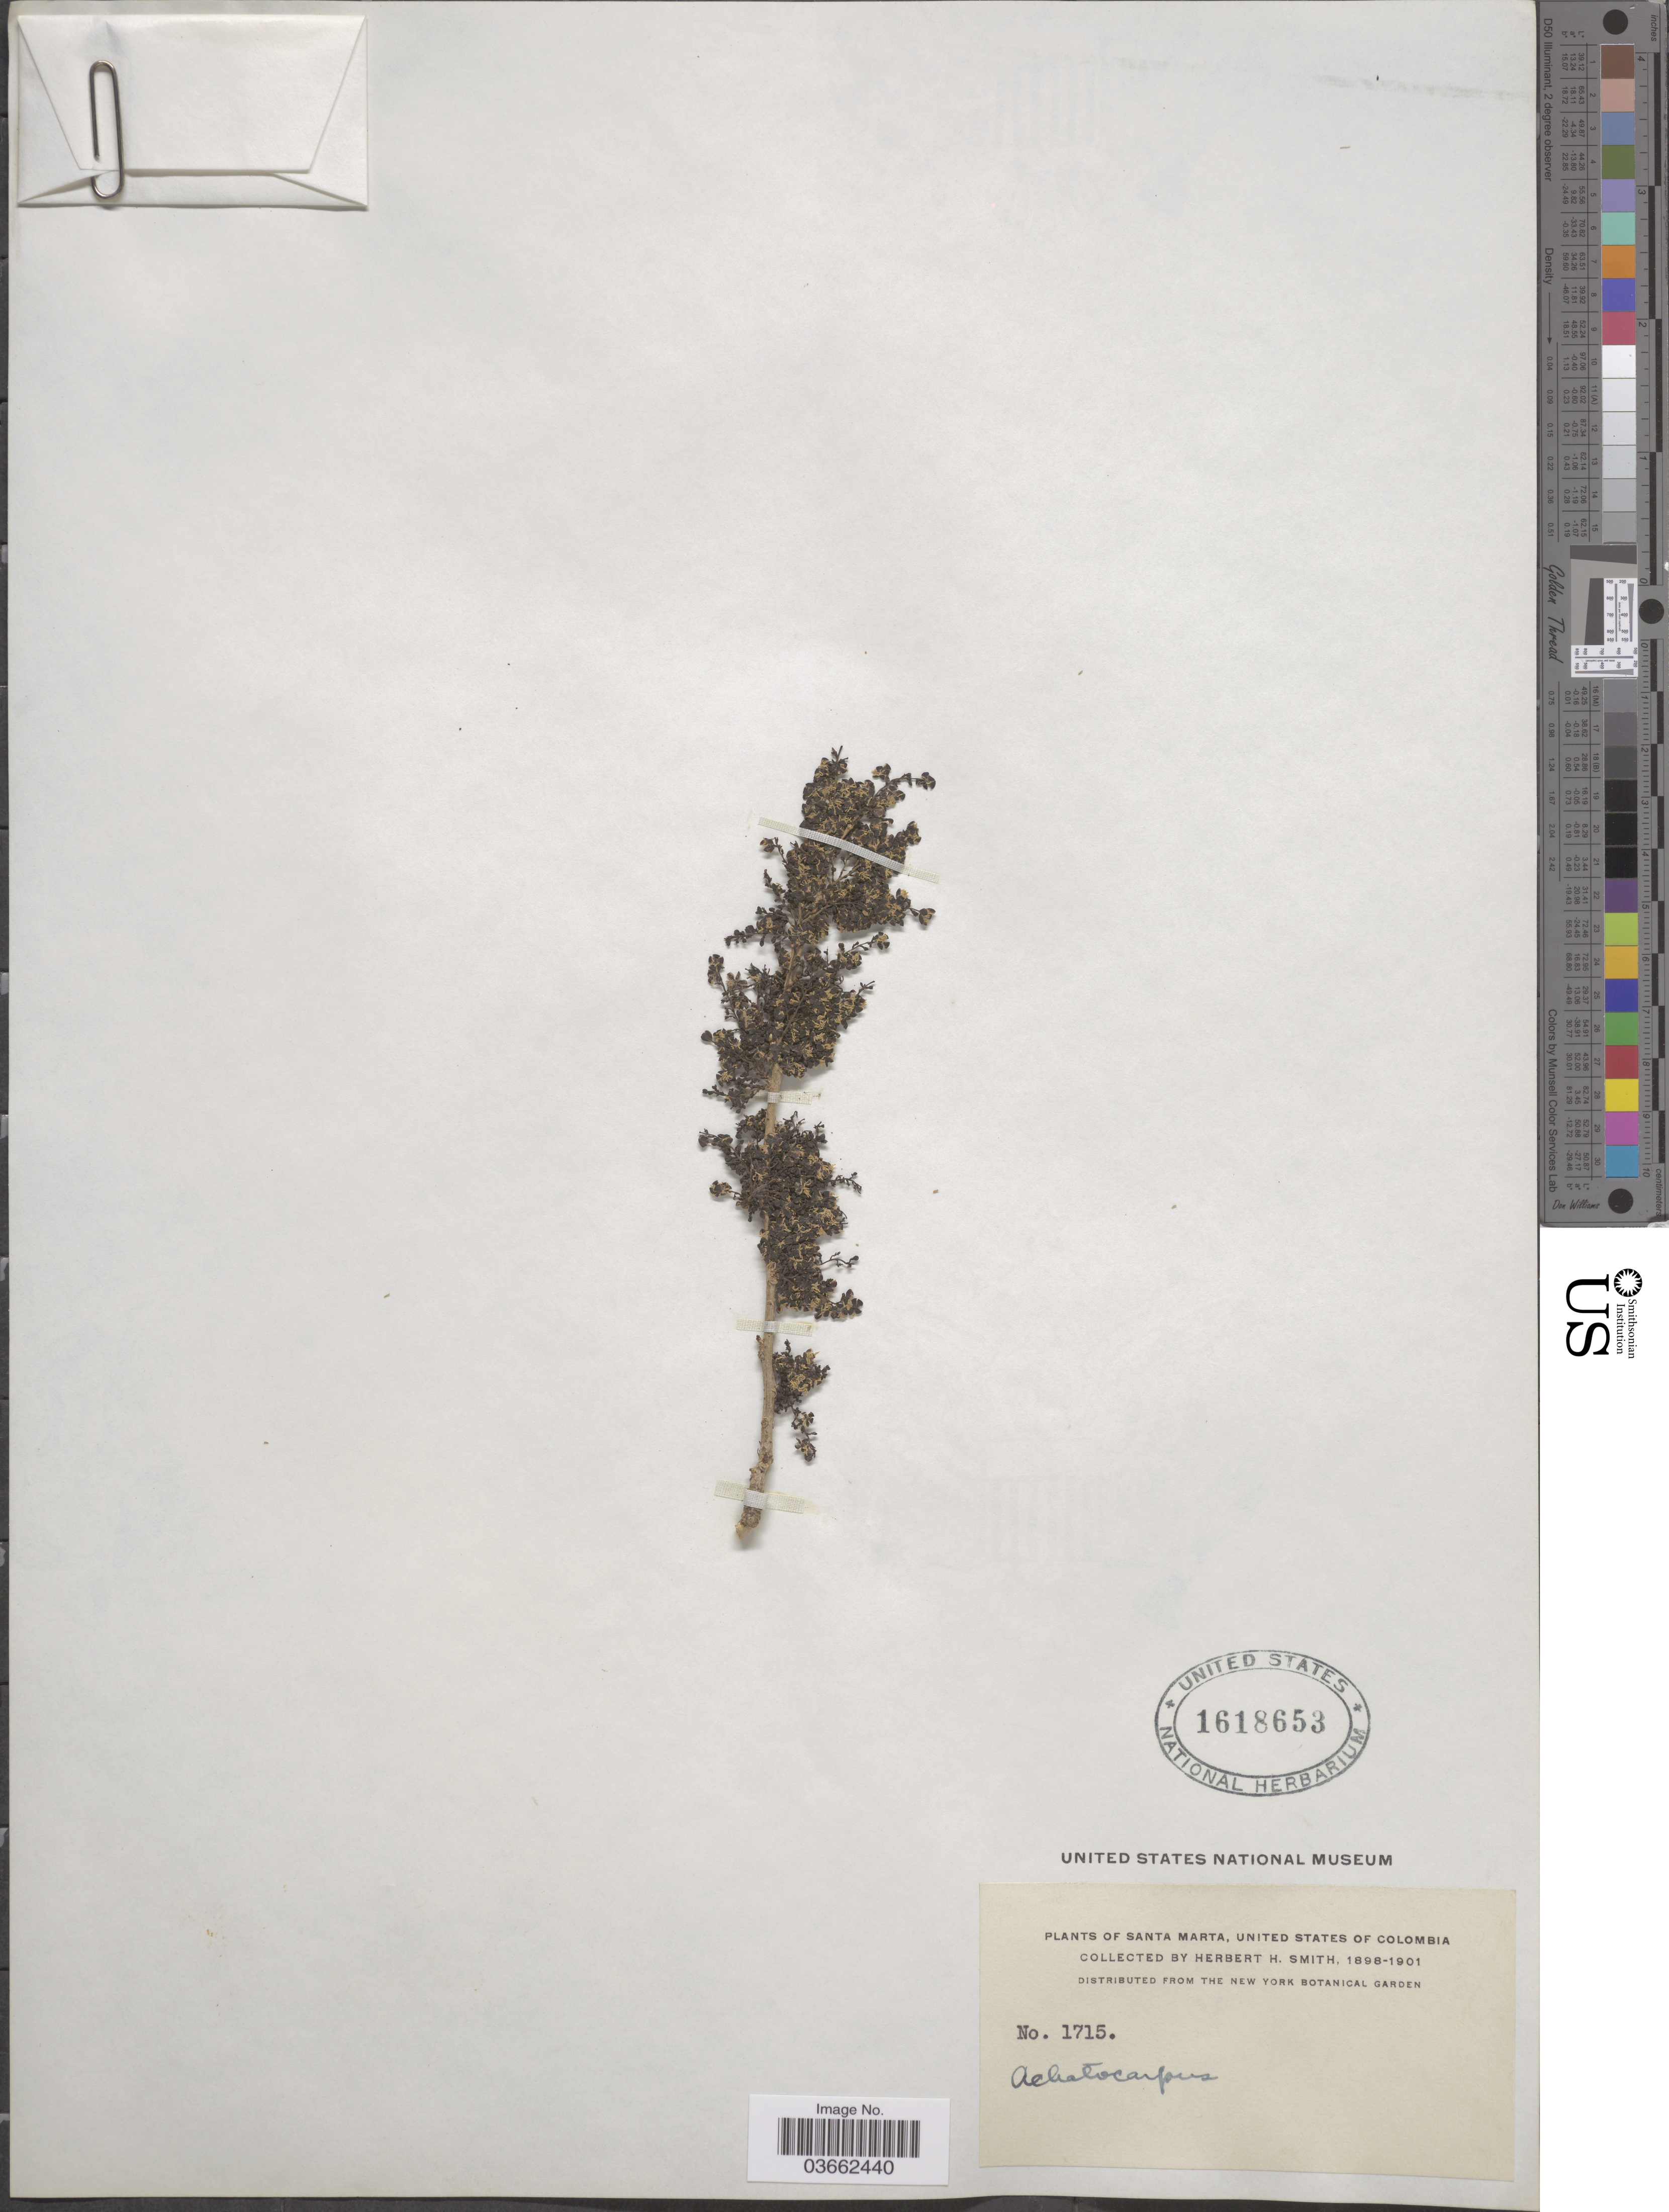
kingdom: Plantae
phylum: Tracheophyta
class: Magnoliopsida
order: Caryophyllales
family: Achatocarpaceae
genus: Achatocarpus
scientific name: Achatocarpus nigricans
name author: Triana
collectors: Herbert H. Smith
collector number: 1715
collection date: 1898/1901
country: Colombia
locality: Santa Marta, United States of Colombia.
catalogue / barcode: US 1618653